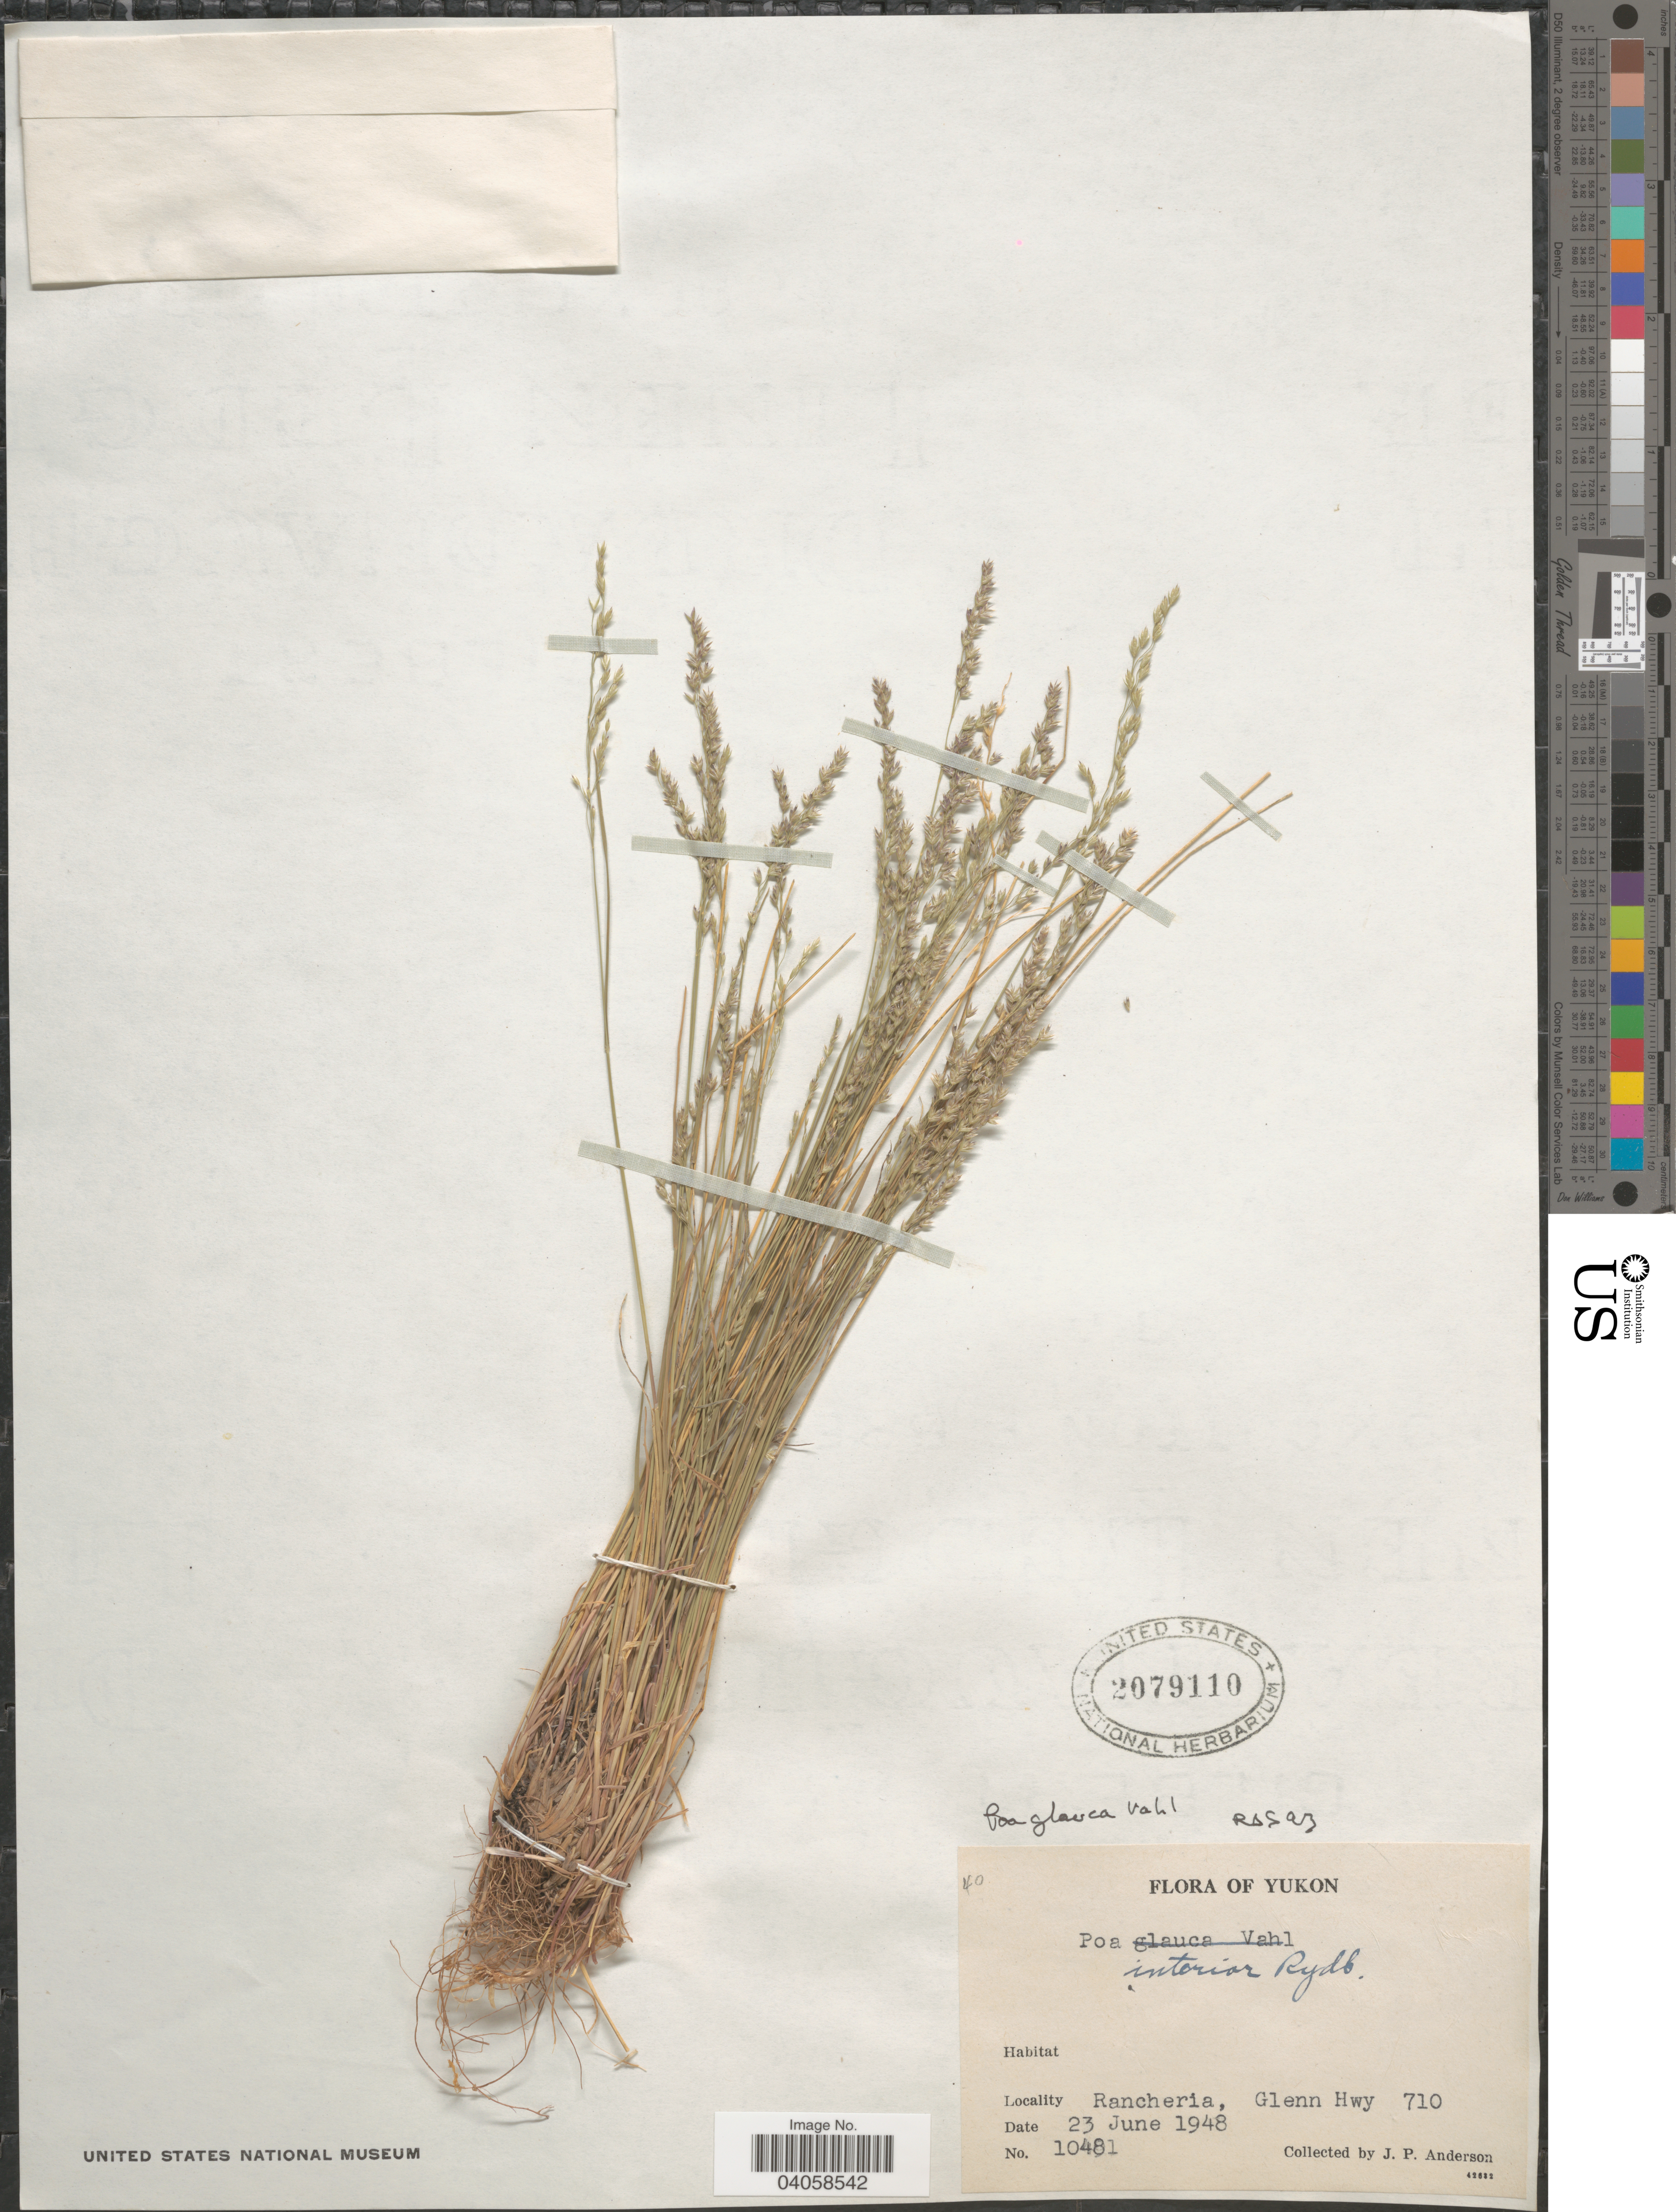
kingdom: Plantae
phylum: Tracheophyta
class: Liliopsida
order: Poales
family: Poaceae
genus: Poa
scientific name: Poa glauca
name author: Vahl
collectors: J. P. Anderson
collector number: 10481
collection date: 1948-06-23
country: Canada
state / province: Yukon Territory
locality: Yukon. Rancheria, Glenn Hwy 710.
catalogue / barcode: US 2079110